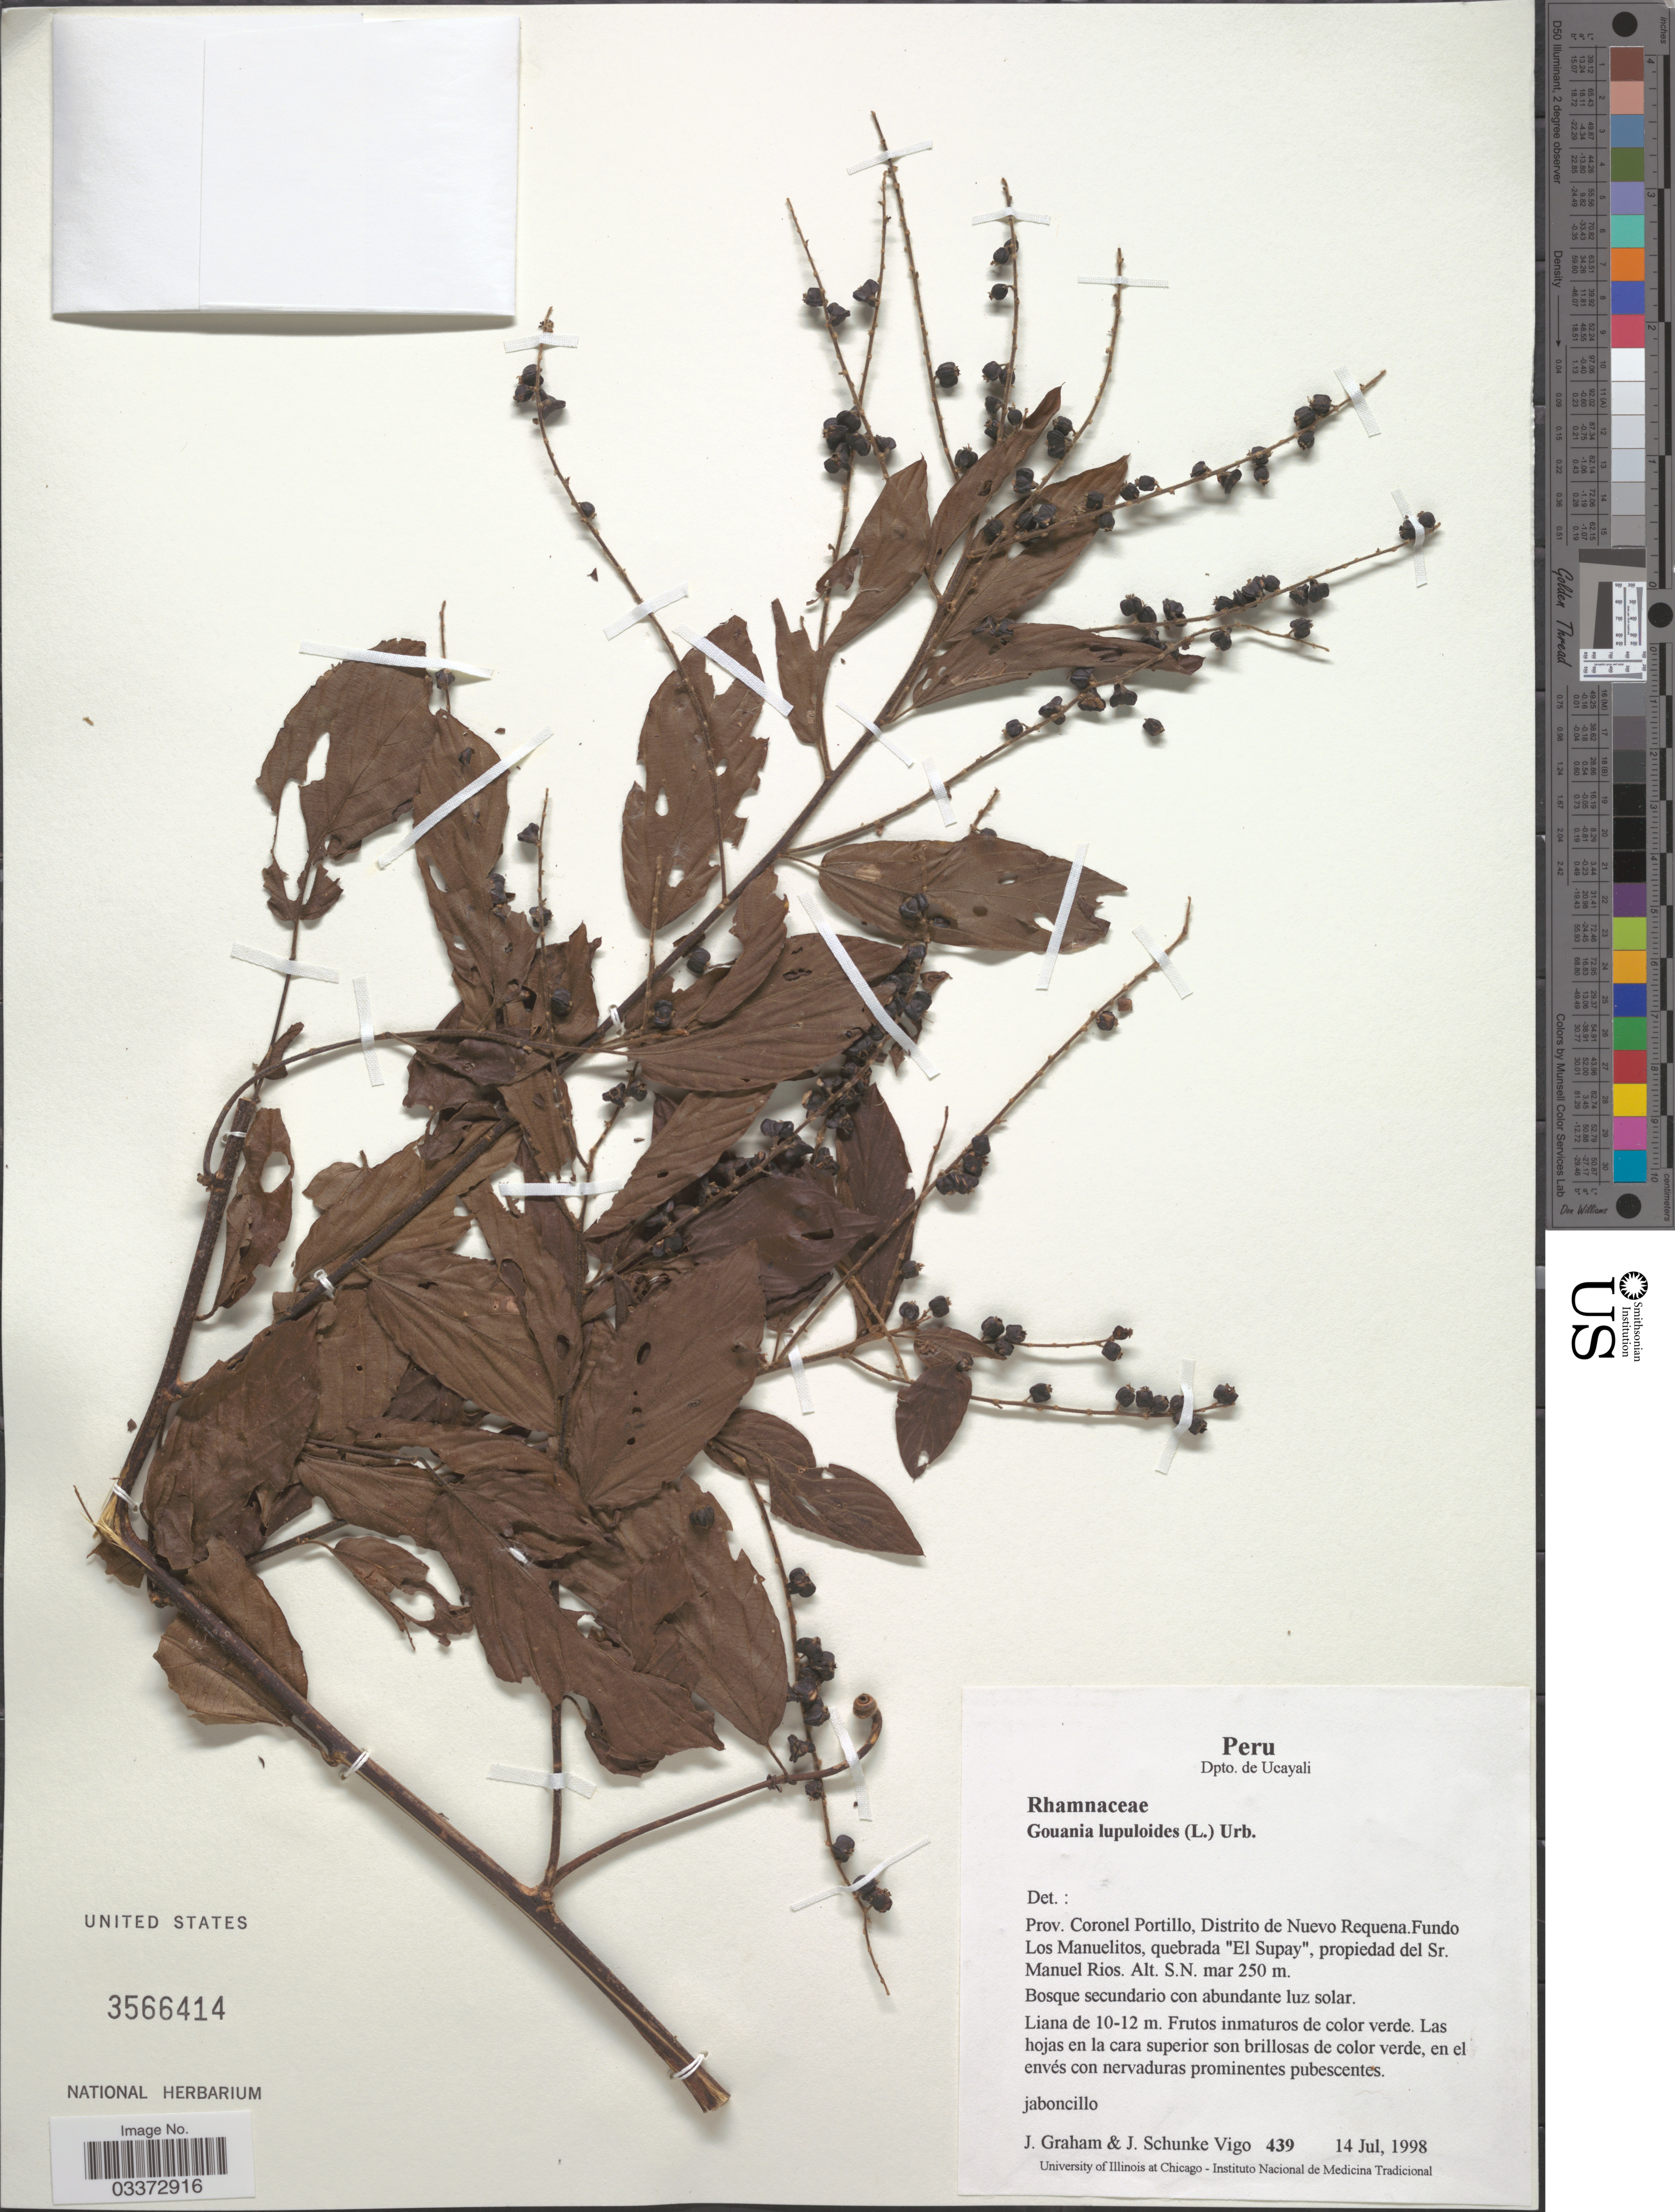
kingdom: Plantae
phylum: Tracheophyta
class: Magnoliopsida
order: Rosales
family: Rhamnaceae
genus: Gouania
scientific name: Gouania polygama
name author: (Jacq.) Urb.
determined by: Figueira, Mauricio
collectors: J. Graham & J. Schunke Vigo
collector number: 439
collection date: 1998-07-14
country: Peru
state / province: Ucayali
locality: Dpto. de Ucayali. Prov. Coronel Portillo, Distrito de Nuevo Requena. Fundo Los Manuelitos, quebrada "El Supay", propiedad del Sr. Manuel Rios.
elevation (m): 250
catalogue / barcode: US 3566414